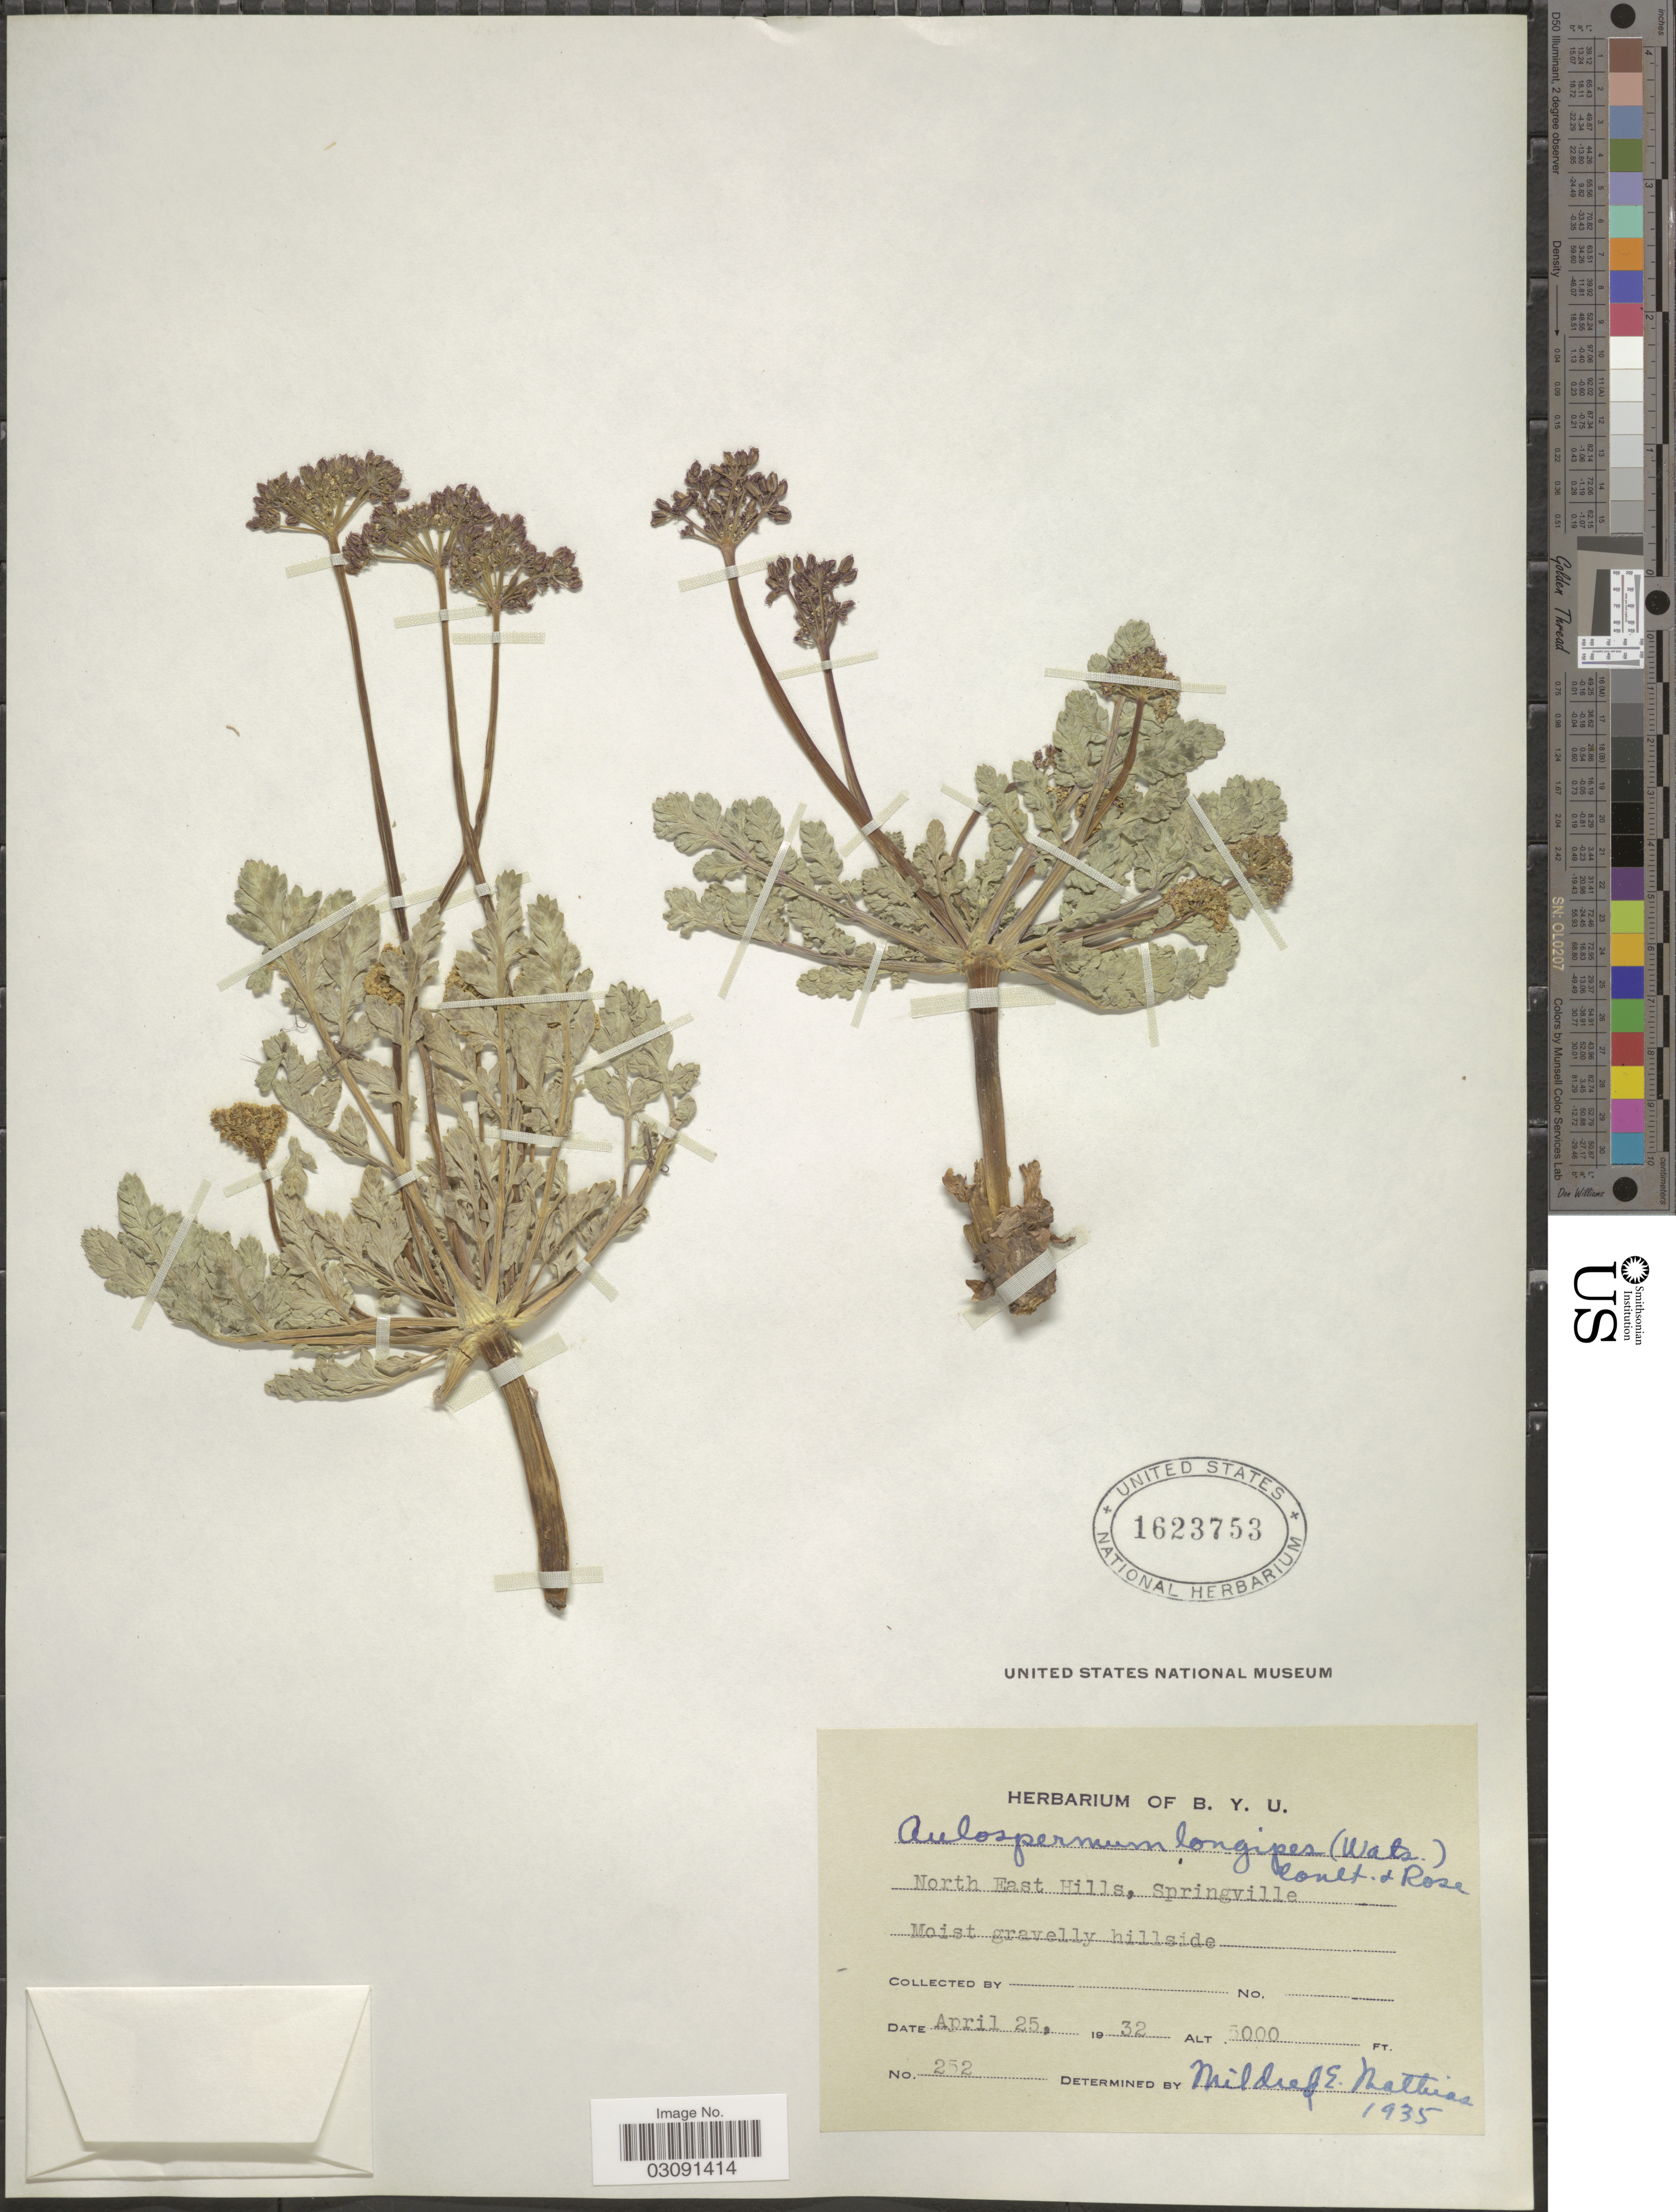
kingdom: Plantae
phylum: Tracheophyta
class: Magnoliopsida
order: Apiales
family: Apiaceae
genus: Cymopterus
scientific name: Cymopterus longipes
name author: S. Watson in C. King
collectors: Ex herb. B. Y. U.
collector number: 252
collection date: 1932-04-25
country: United States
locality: North East Hills, Springville.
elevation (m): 1524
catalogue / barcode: US 1623753